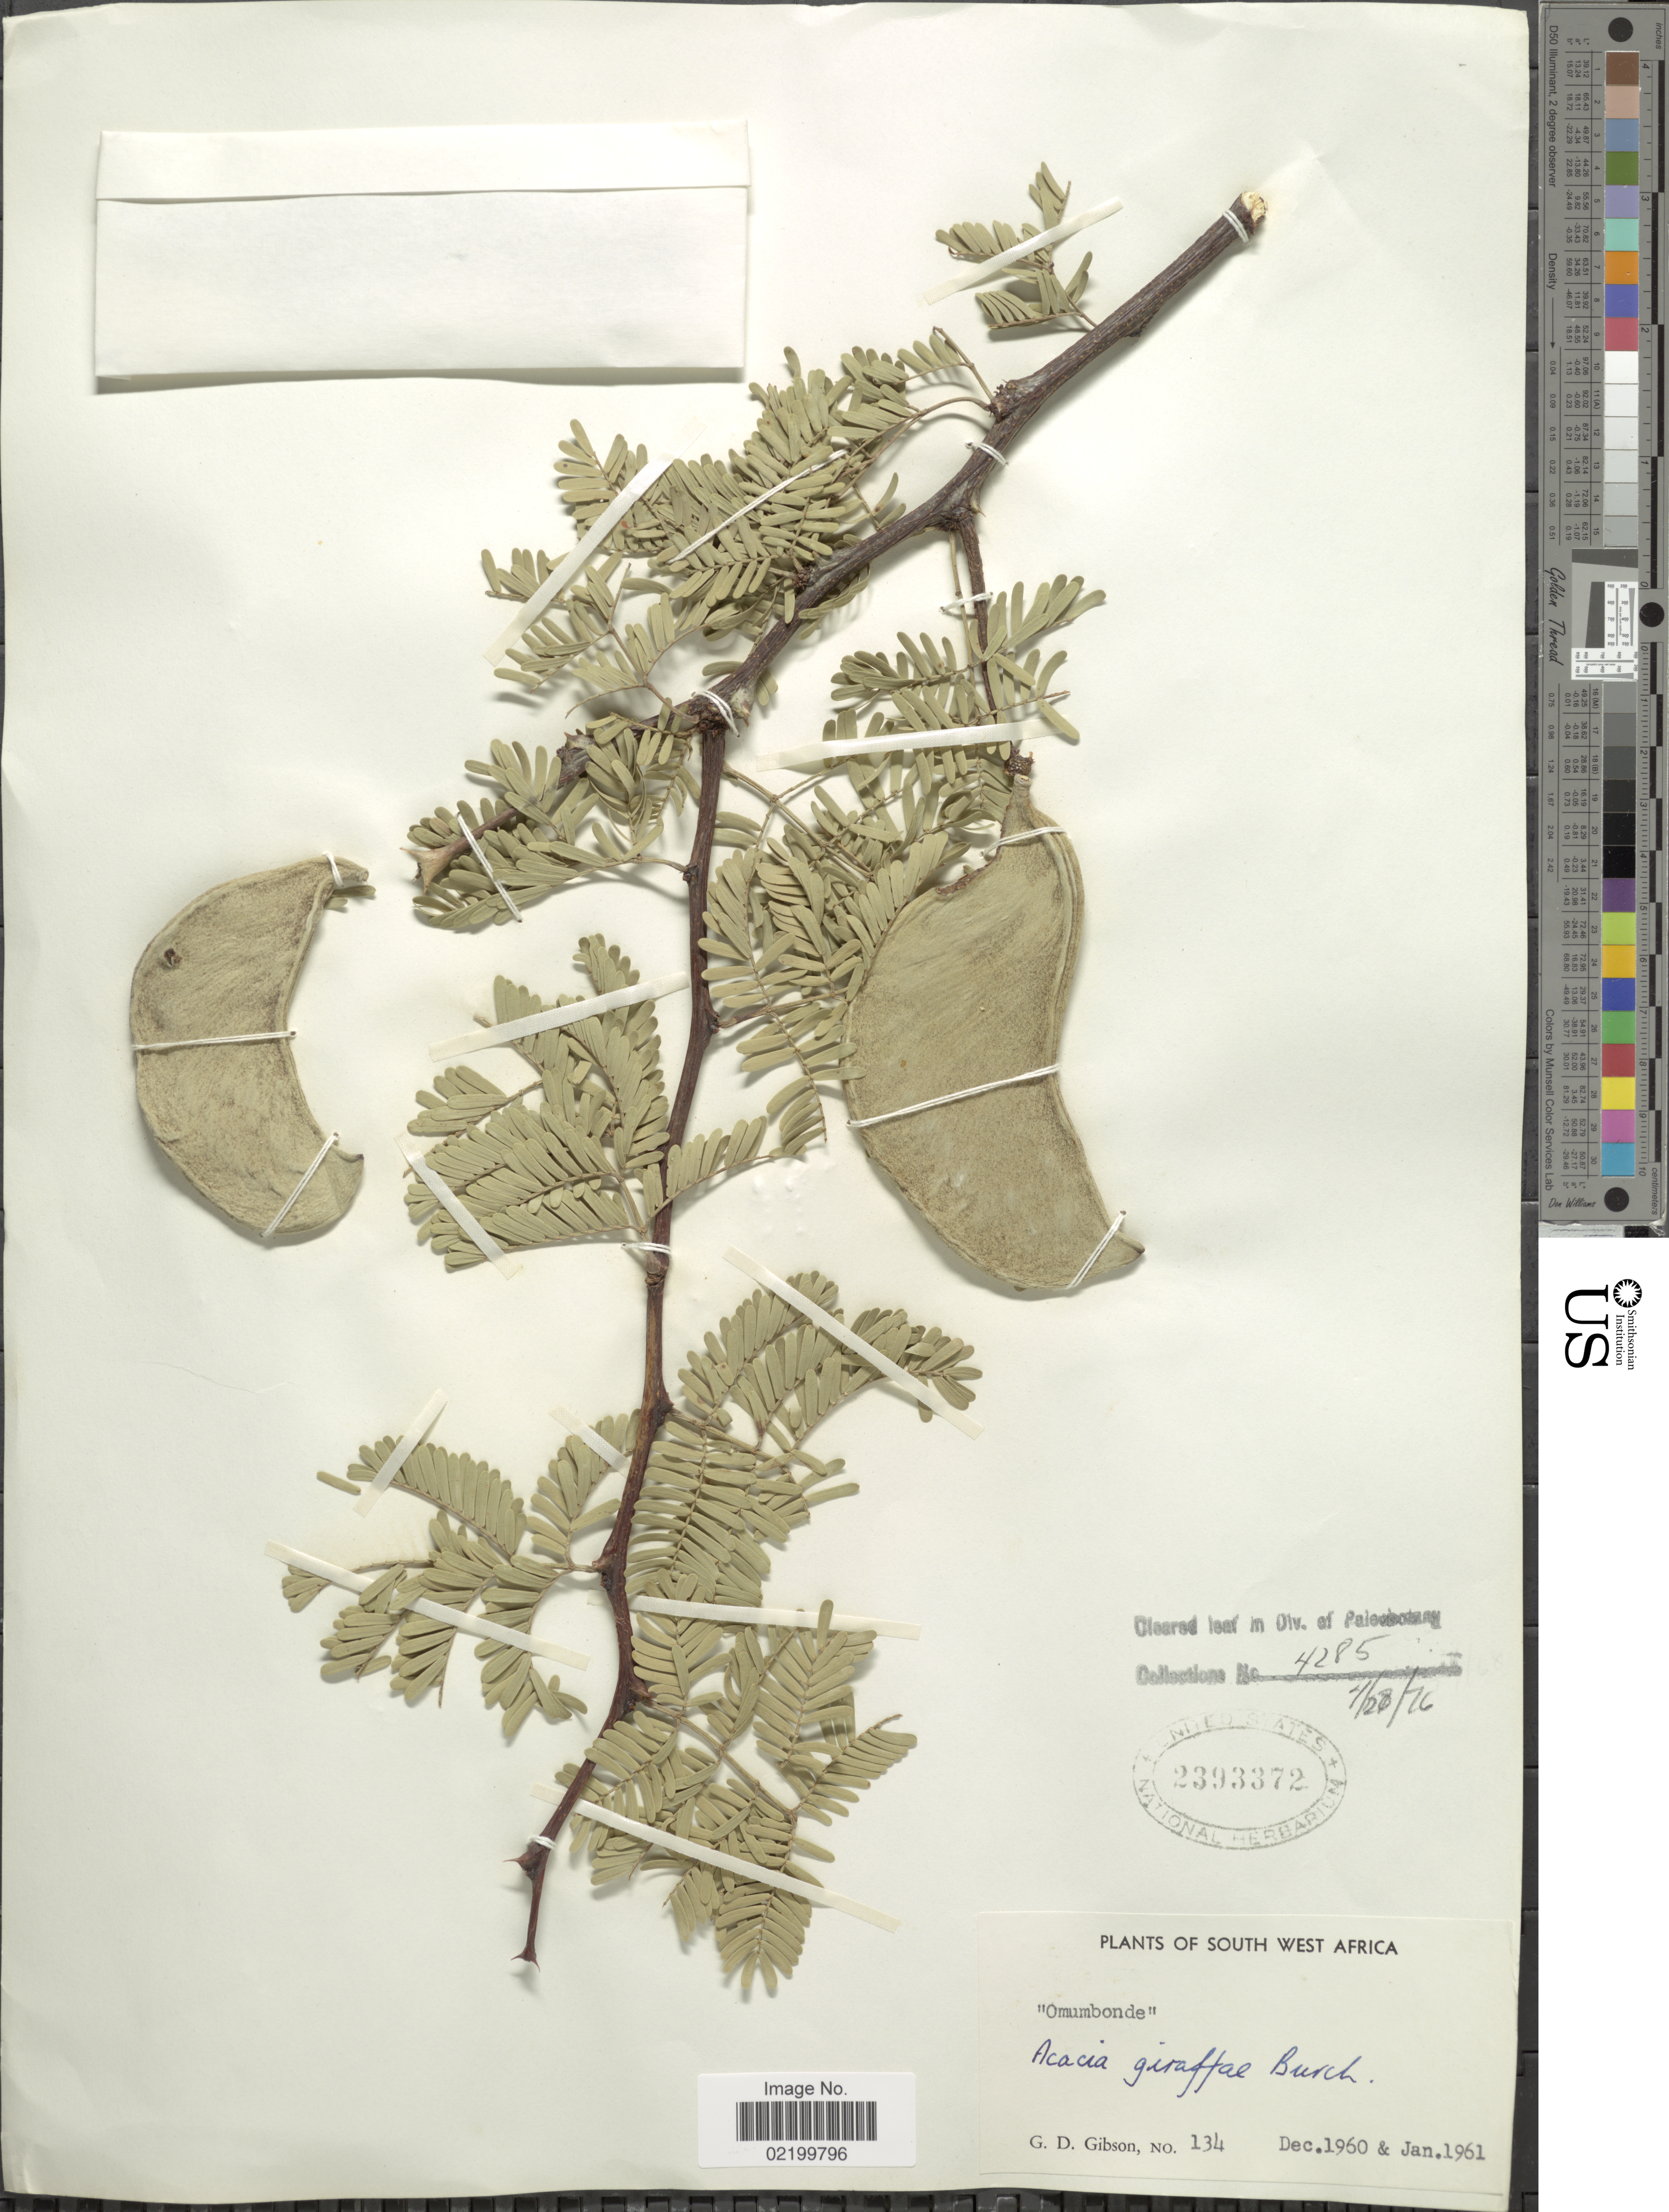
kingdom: Plantae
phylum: Tracheophyta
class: Magnoliopsida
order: Fabales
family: Fabaceae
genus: Vachellia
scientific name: Vachellia erioloba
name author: (E. Mey.) P.J.H. Hurter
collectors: G. D. Gibson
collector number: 134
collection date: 1960-12/1961-01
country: Namibia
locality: South West Africa.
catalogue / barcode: US 2393372